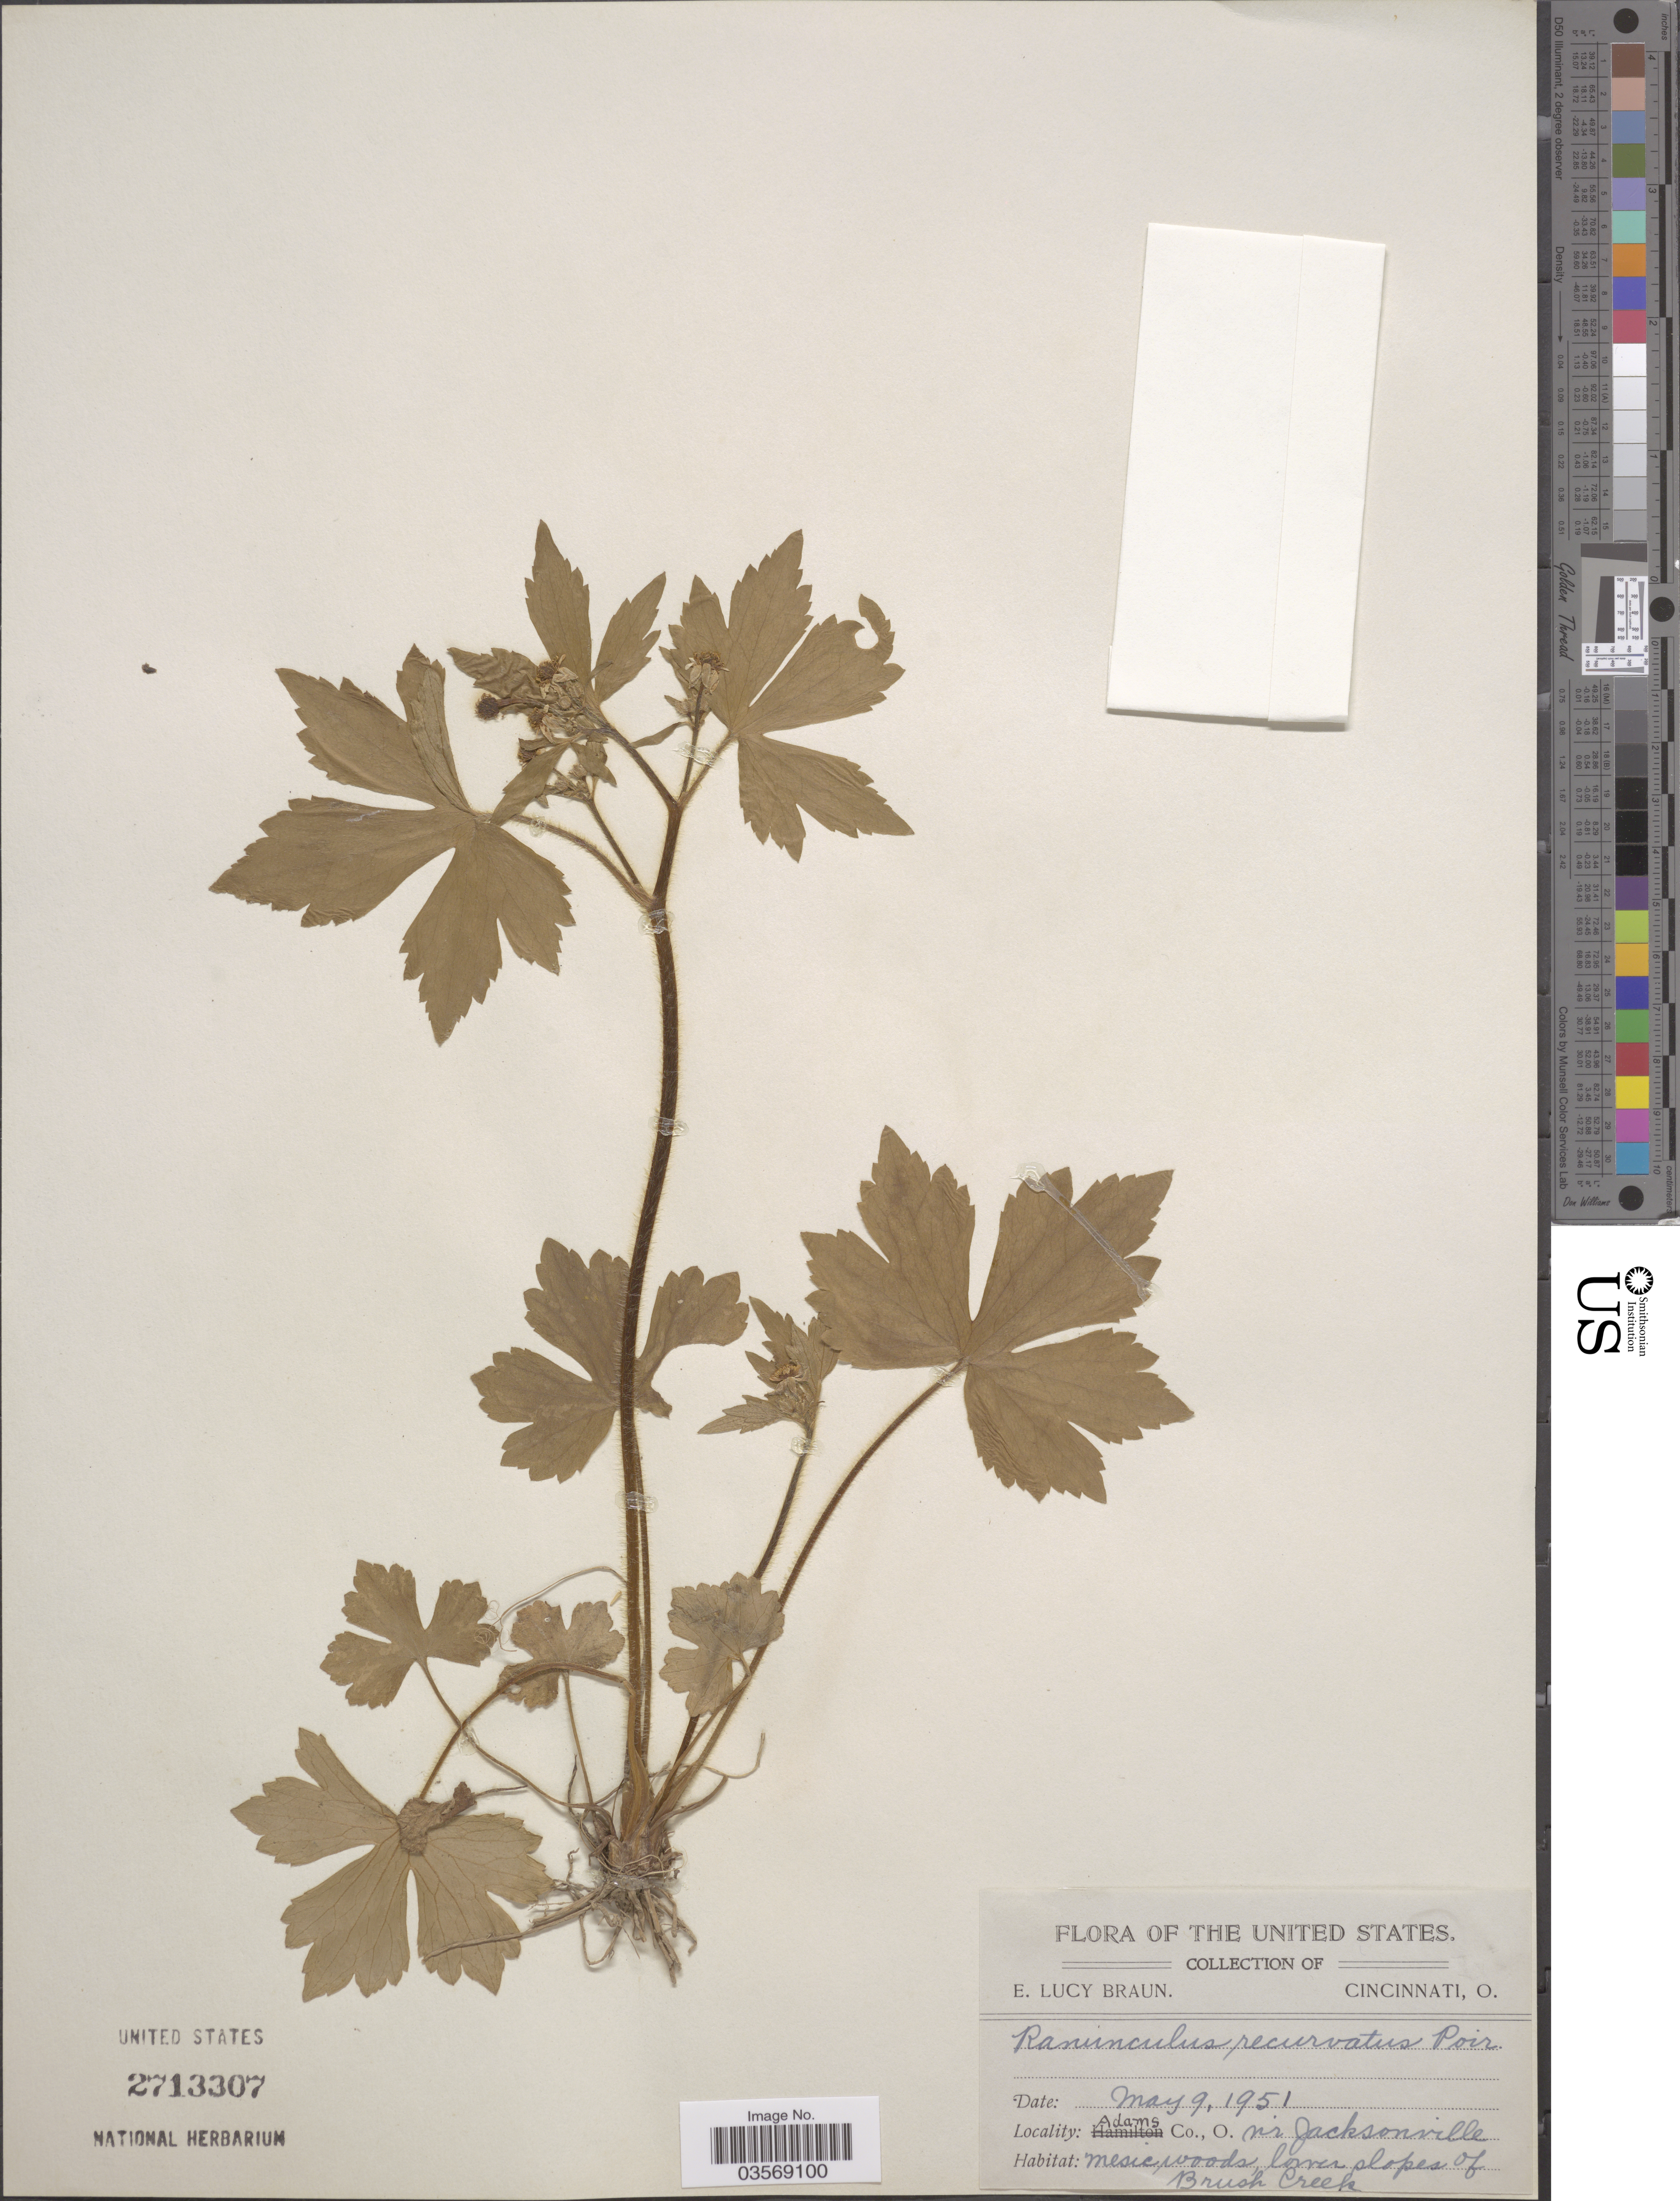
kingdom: Plantae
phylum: Tracheophyta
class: Magnoliopsida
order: Ranunculales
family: Ranunculaceae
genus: Ranunculus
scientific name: Ranunculus recurvatus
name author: Poir.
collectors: E. L. Braun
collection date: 1951-05-09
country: United States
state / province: Ohio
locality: Adams Co., N'r Jacksonville. Lower slopes of Brush Creek.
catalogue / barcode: US 2713307